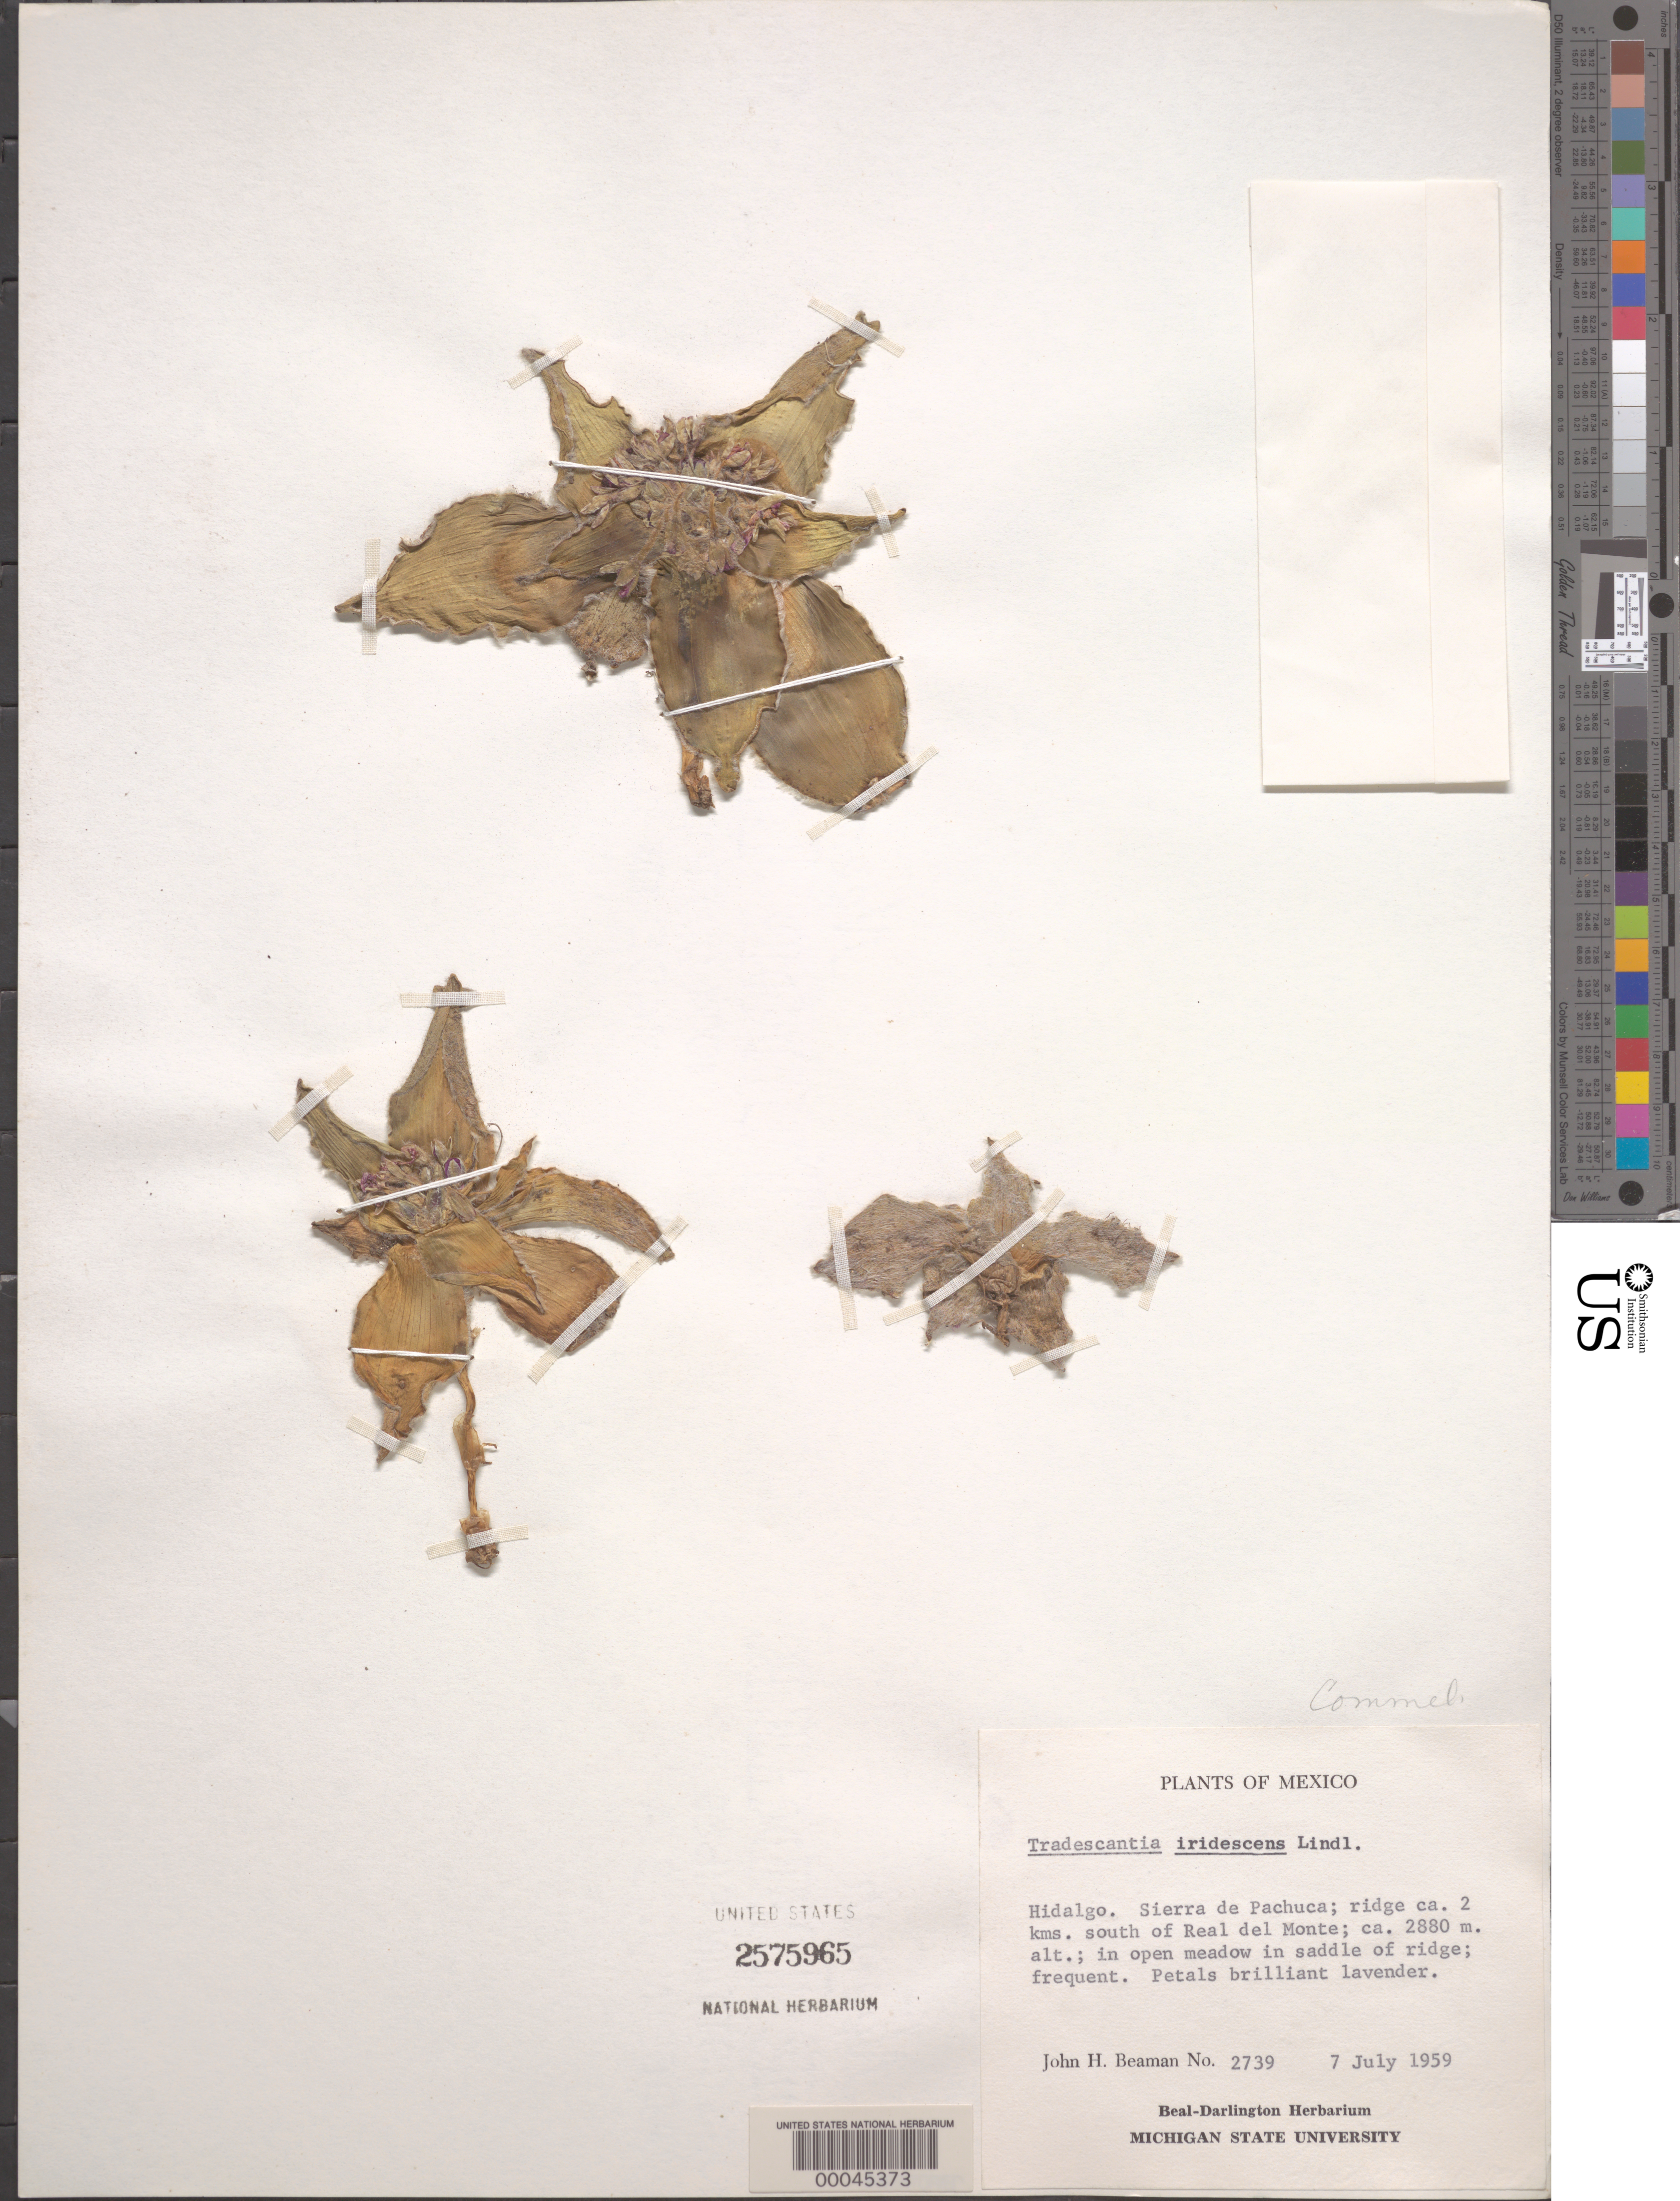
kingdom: Plantae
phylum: Tracheophyta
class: Liliopsida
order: Commelinales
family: Commelinaceae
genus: Tradescantia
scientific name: Tradescantia iridescens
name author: Lindl.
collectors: J. H. Beaman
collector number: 2739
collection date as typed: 07 Jul 1959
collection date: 1959-07-07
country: Mexico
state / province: Hidalgo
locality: Sierra de Pachuca, S of Real del Monte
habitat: Open meadow in ridge saddle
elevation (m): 2880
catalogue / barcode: US 2575965